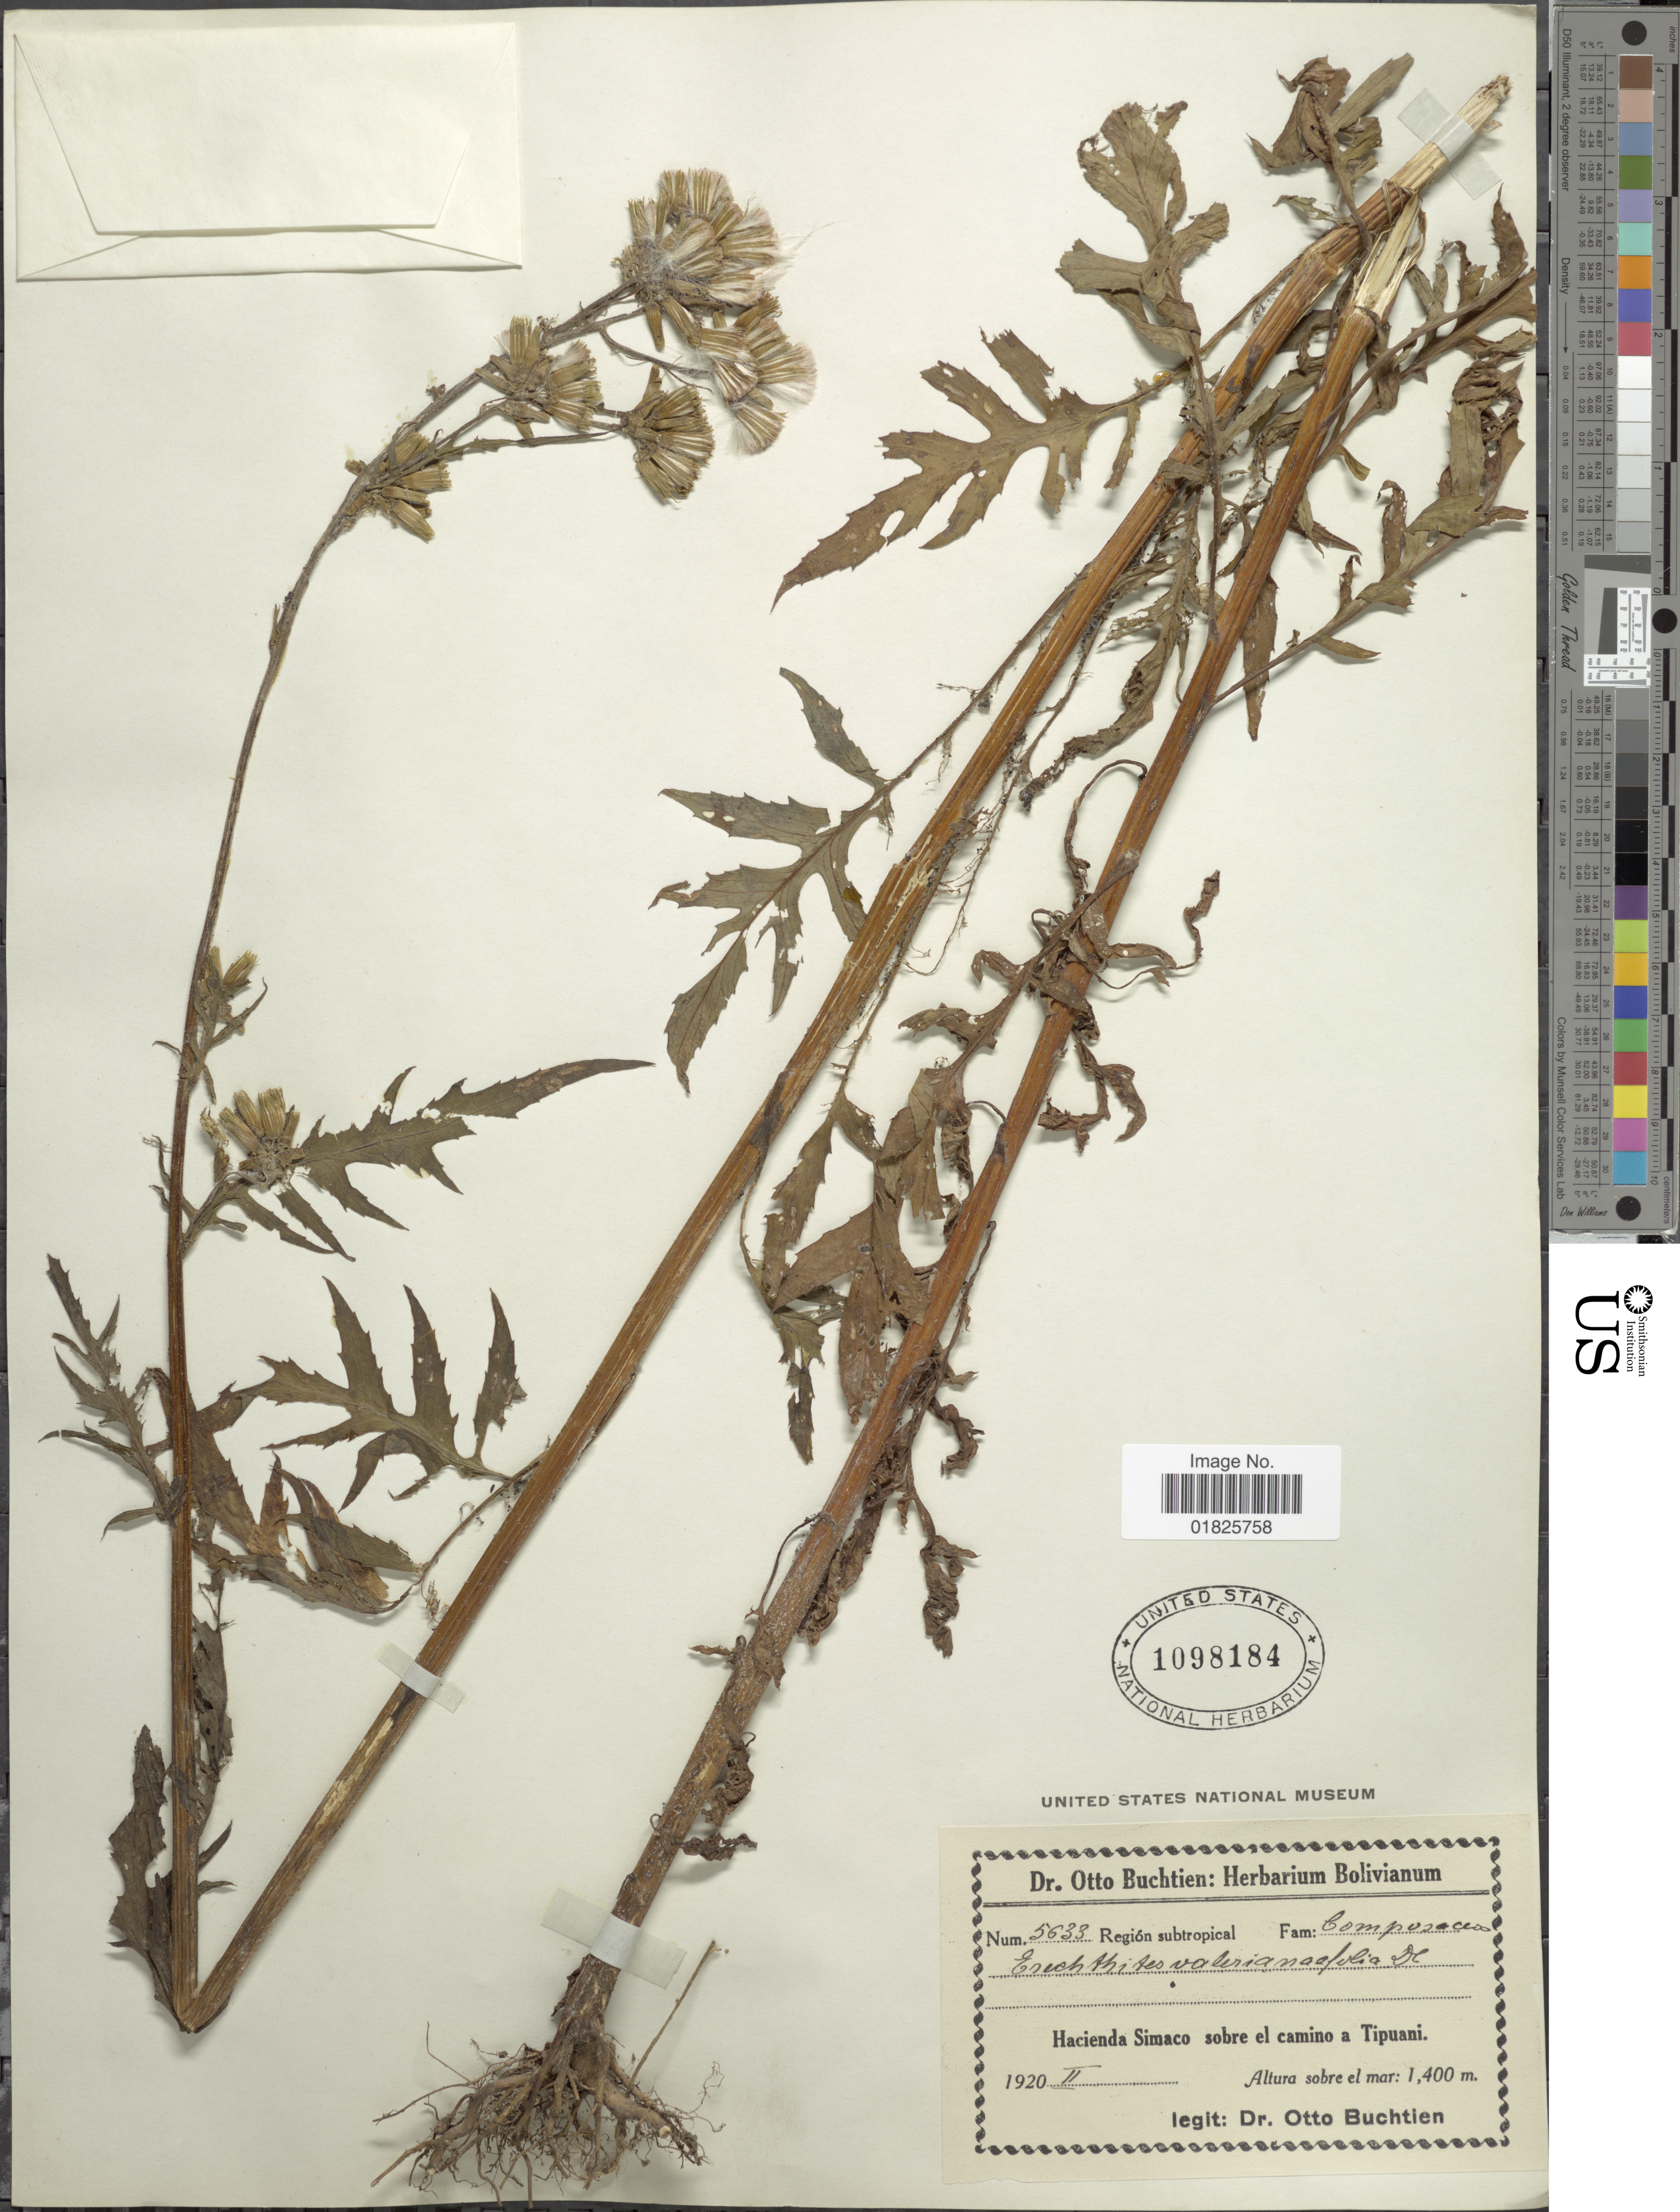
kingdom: Plantae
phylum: Tracheophyta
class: Magnoliopsida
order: Asterales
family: Asteraceae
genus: Erechtites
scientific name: Erechtites valerianifolius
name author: (Link ex Spreng.) DC.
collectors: O. Buchtien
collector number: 5633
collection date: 1920-02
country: Bolivia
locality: Hacienda Simaco sobre el camino a Tipuani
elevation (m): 1400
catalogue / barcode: US 1098184